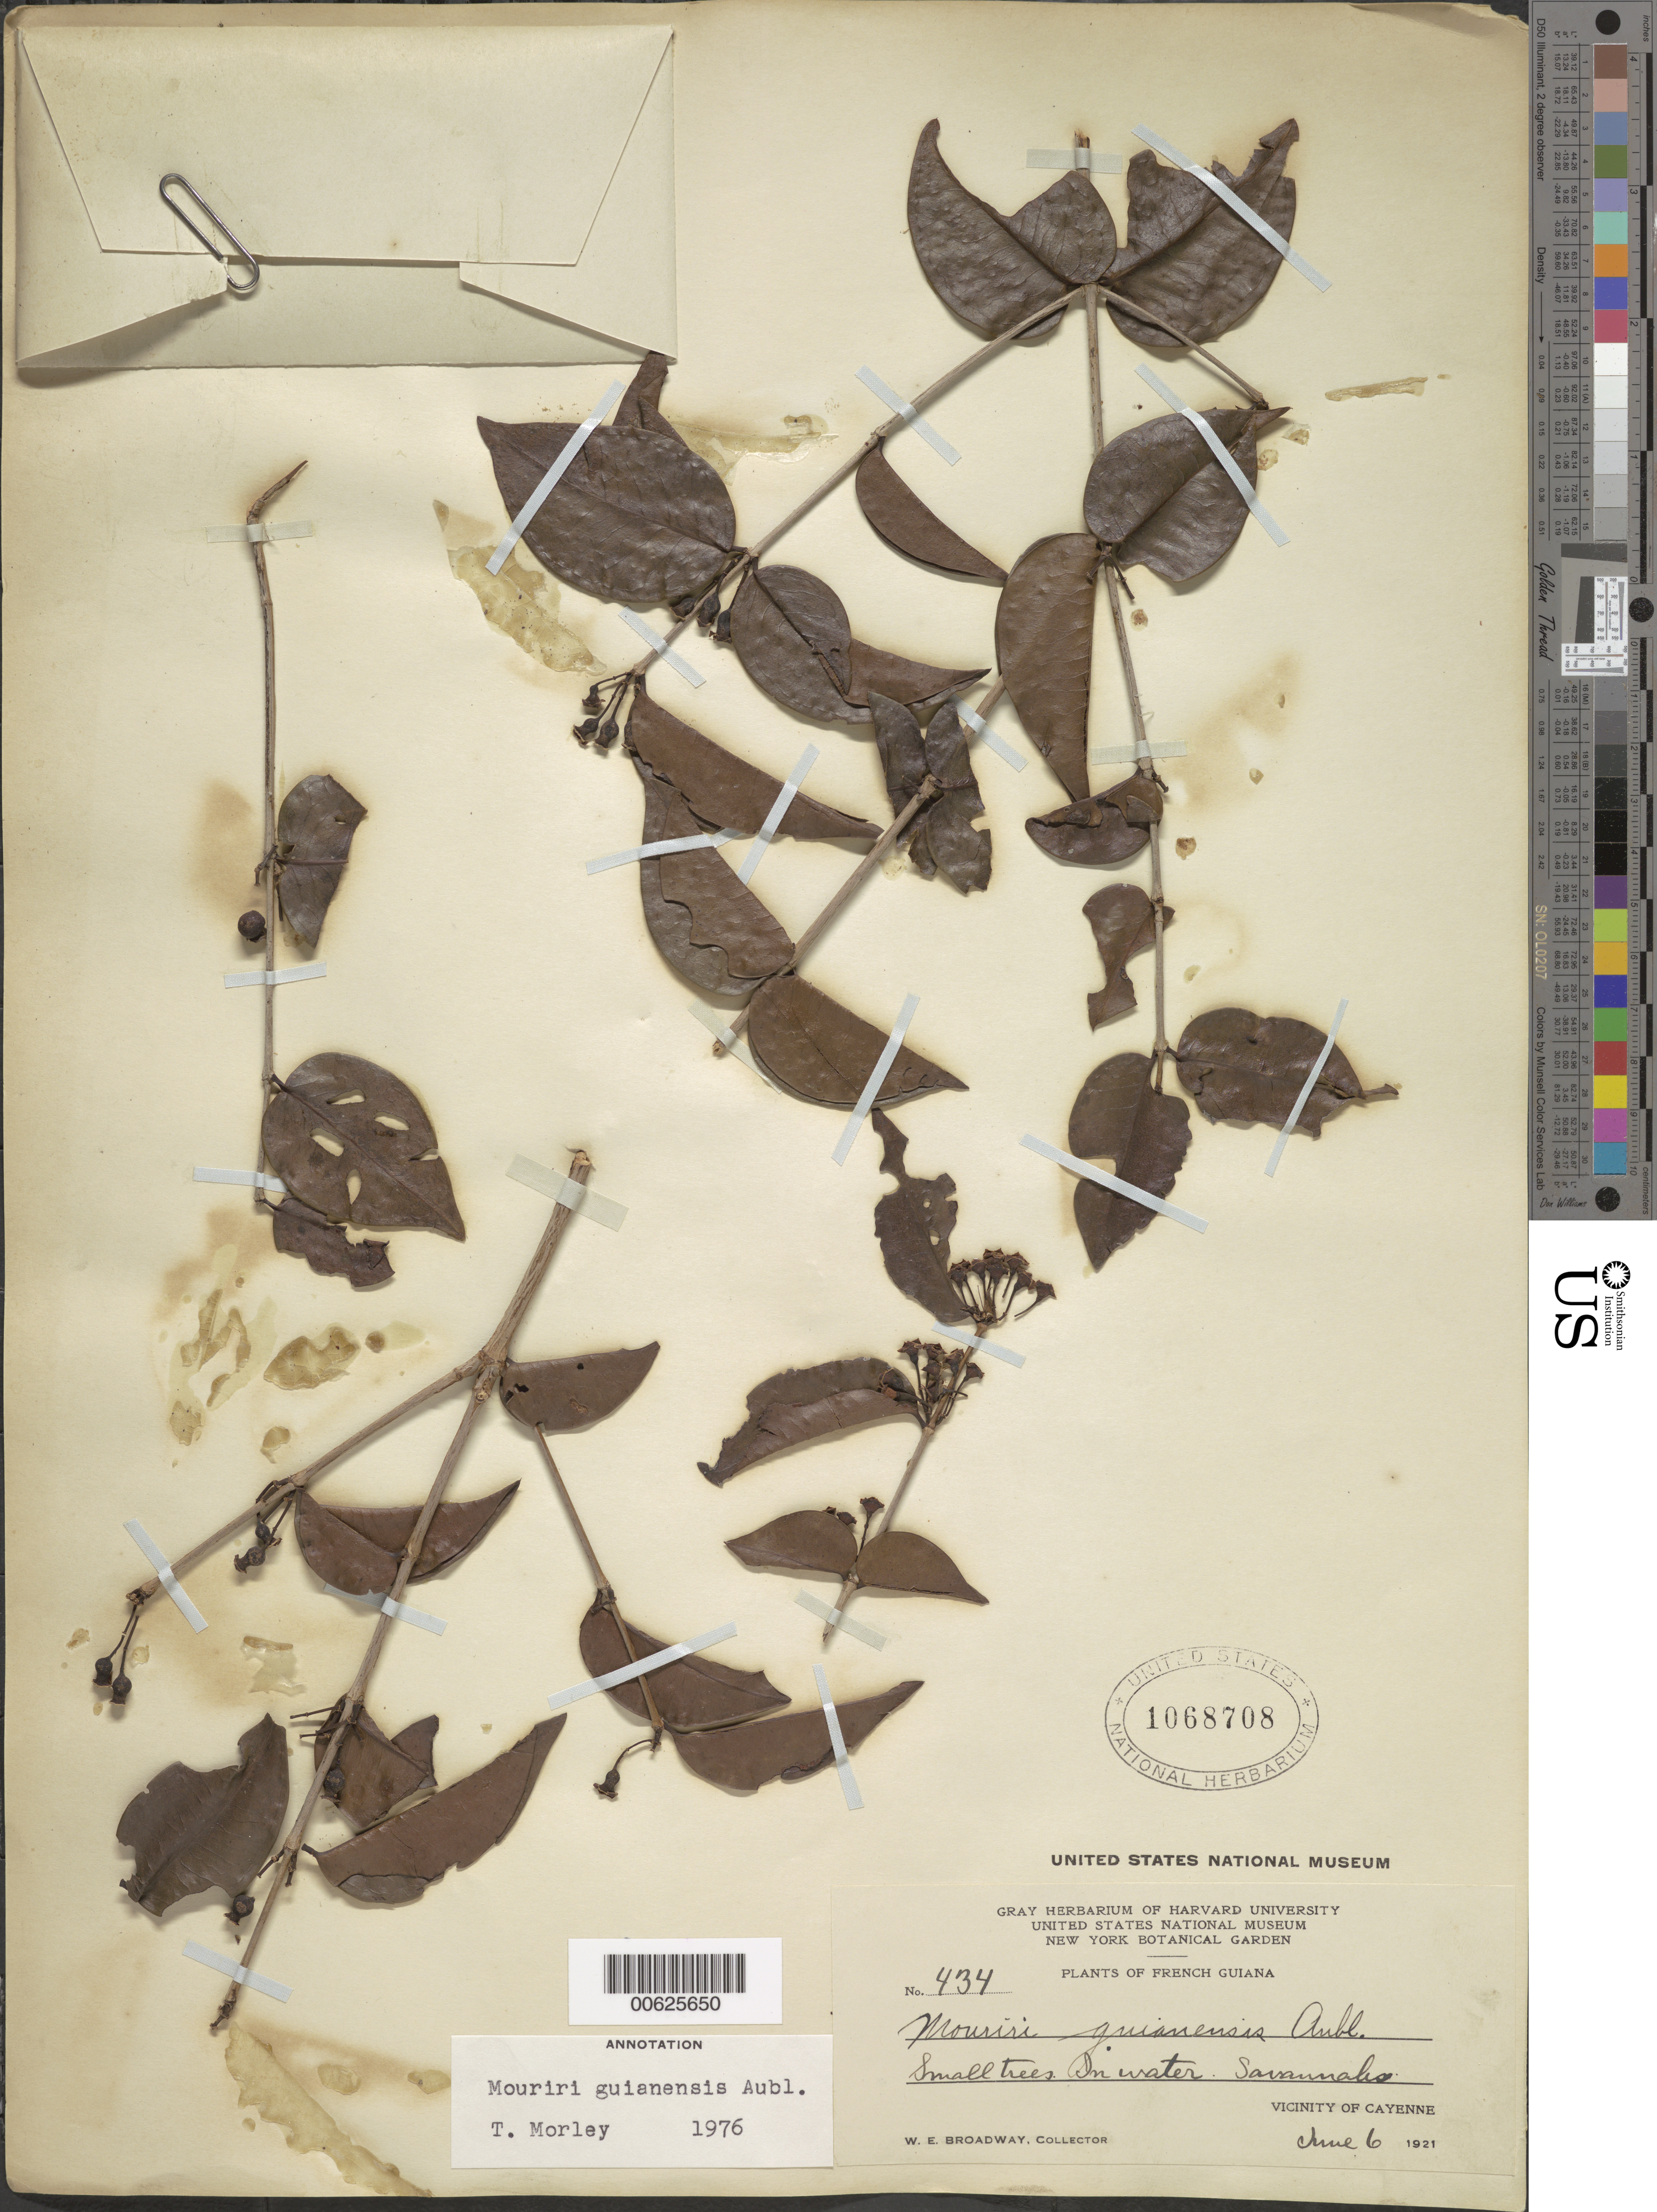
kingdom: Plantae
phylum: Tracheophyta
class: Magnoliopsida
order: Myrtales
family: Melastomataceae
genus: Mouriri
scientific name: Mouriri guianensis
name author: Aubl.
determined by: Morley, T.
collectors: W. E. Broadway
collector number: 434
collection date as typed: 6-Jun-21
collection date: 1921-06-06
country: French Guiana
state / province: Cayenne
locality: Cayenne, vic.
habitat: Water. Savannahs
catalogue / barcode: US 1068708